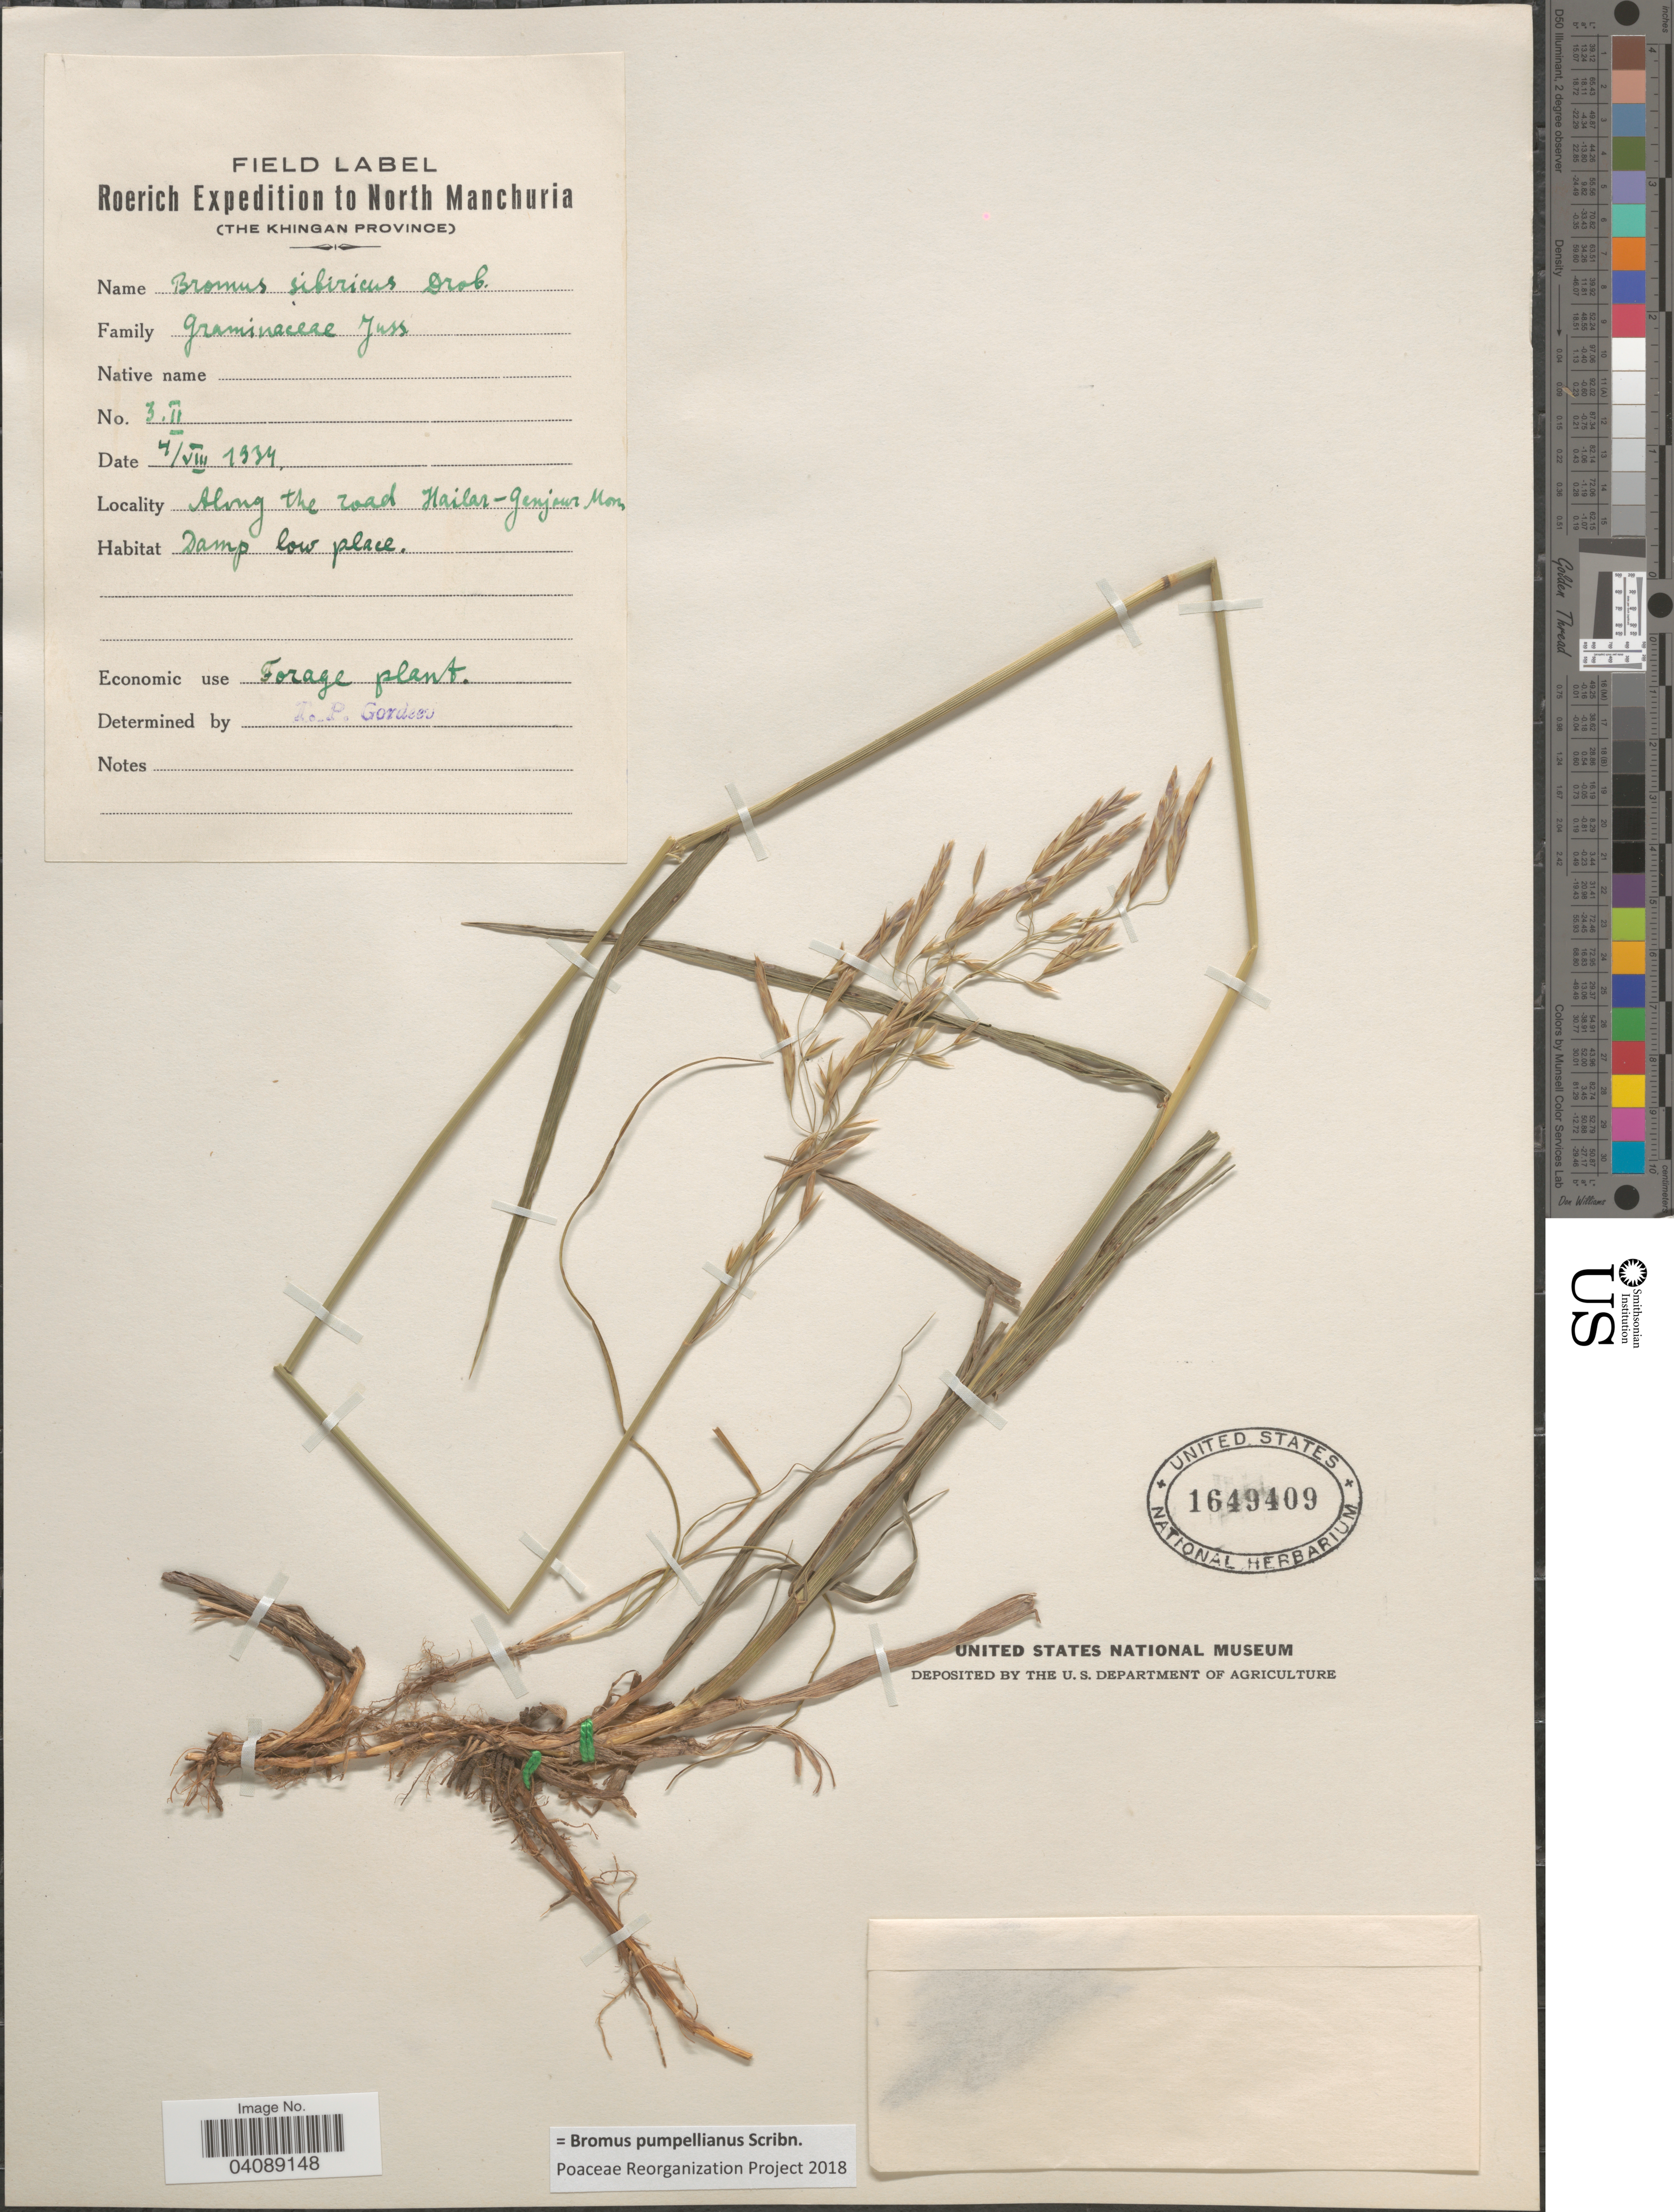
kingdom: Plantae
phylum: Tracheophyta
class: Liliopsida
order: Poales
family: Poaceae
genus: Bromus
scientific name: Bromus pumpellianus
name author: Scribn.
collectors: Roerich Expedition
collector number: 3II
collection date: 1934-08-04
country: China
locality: North Manchuria. The Khingan Province. Along the road Hailar-Genjour [interpreted] Mon [interpreted].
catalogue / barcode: US 1649409